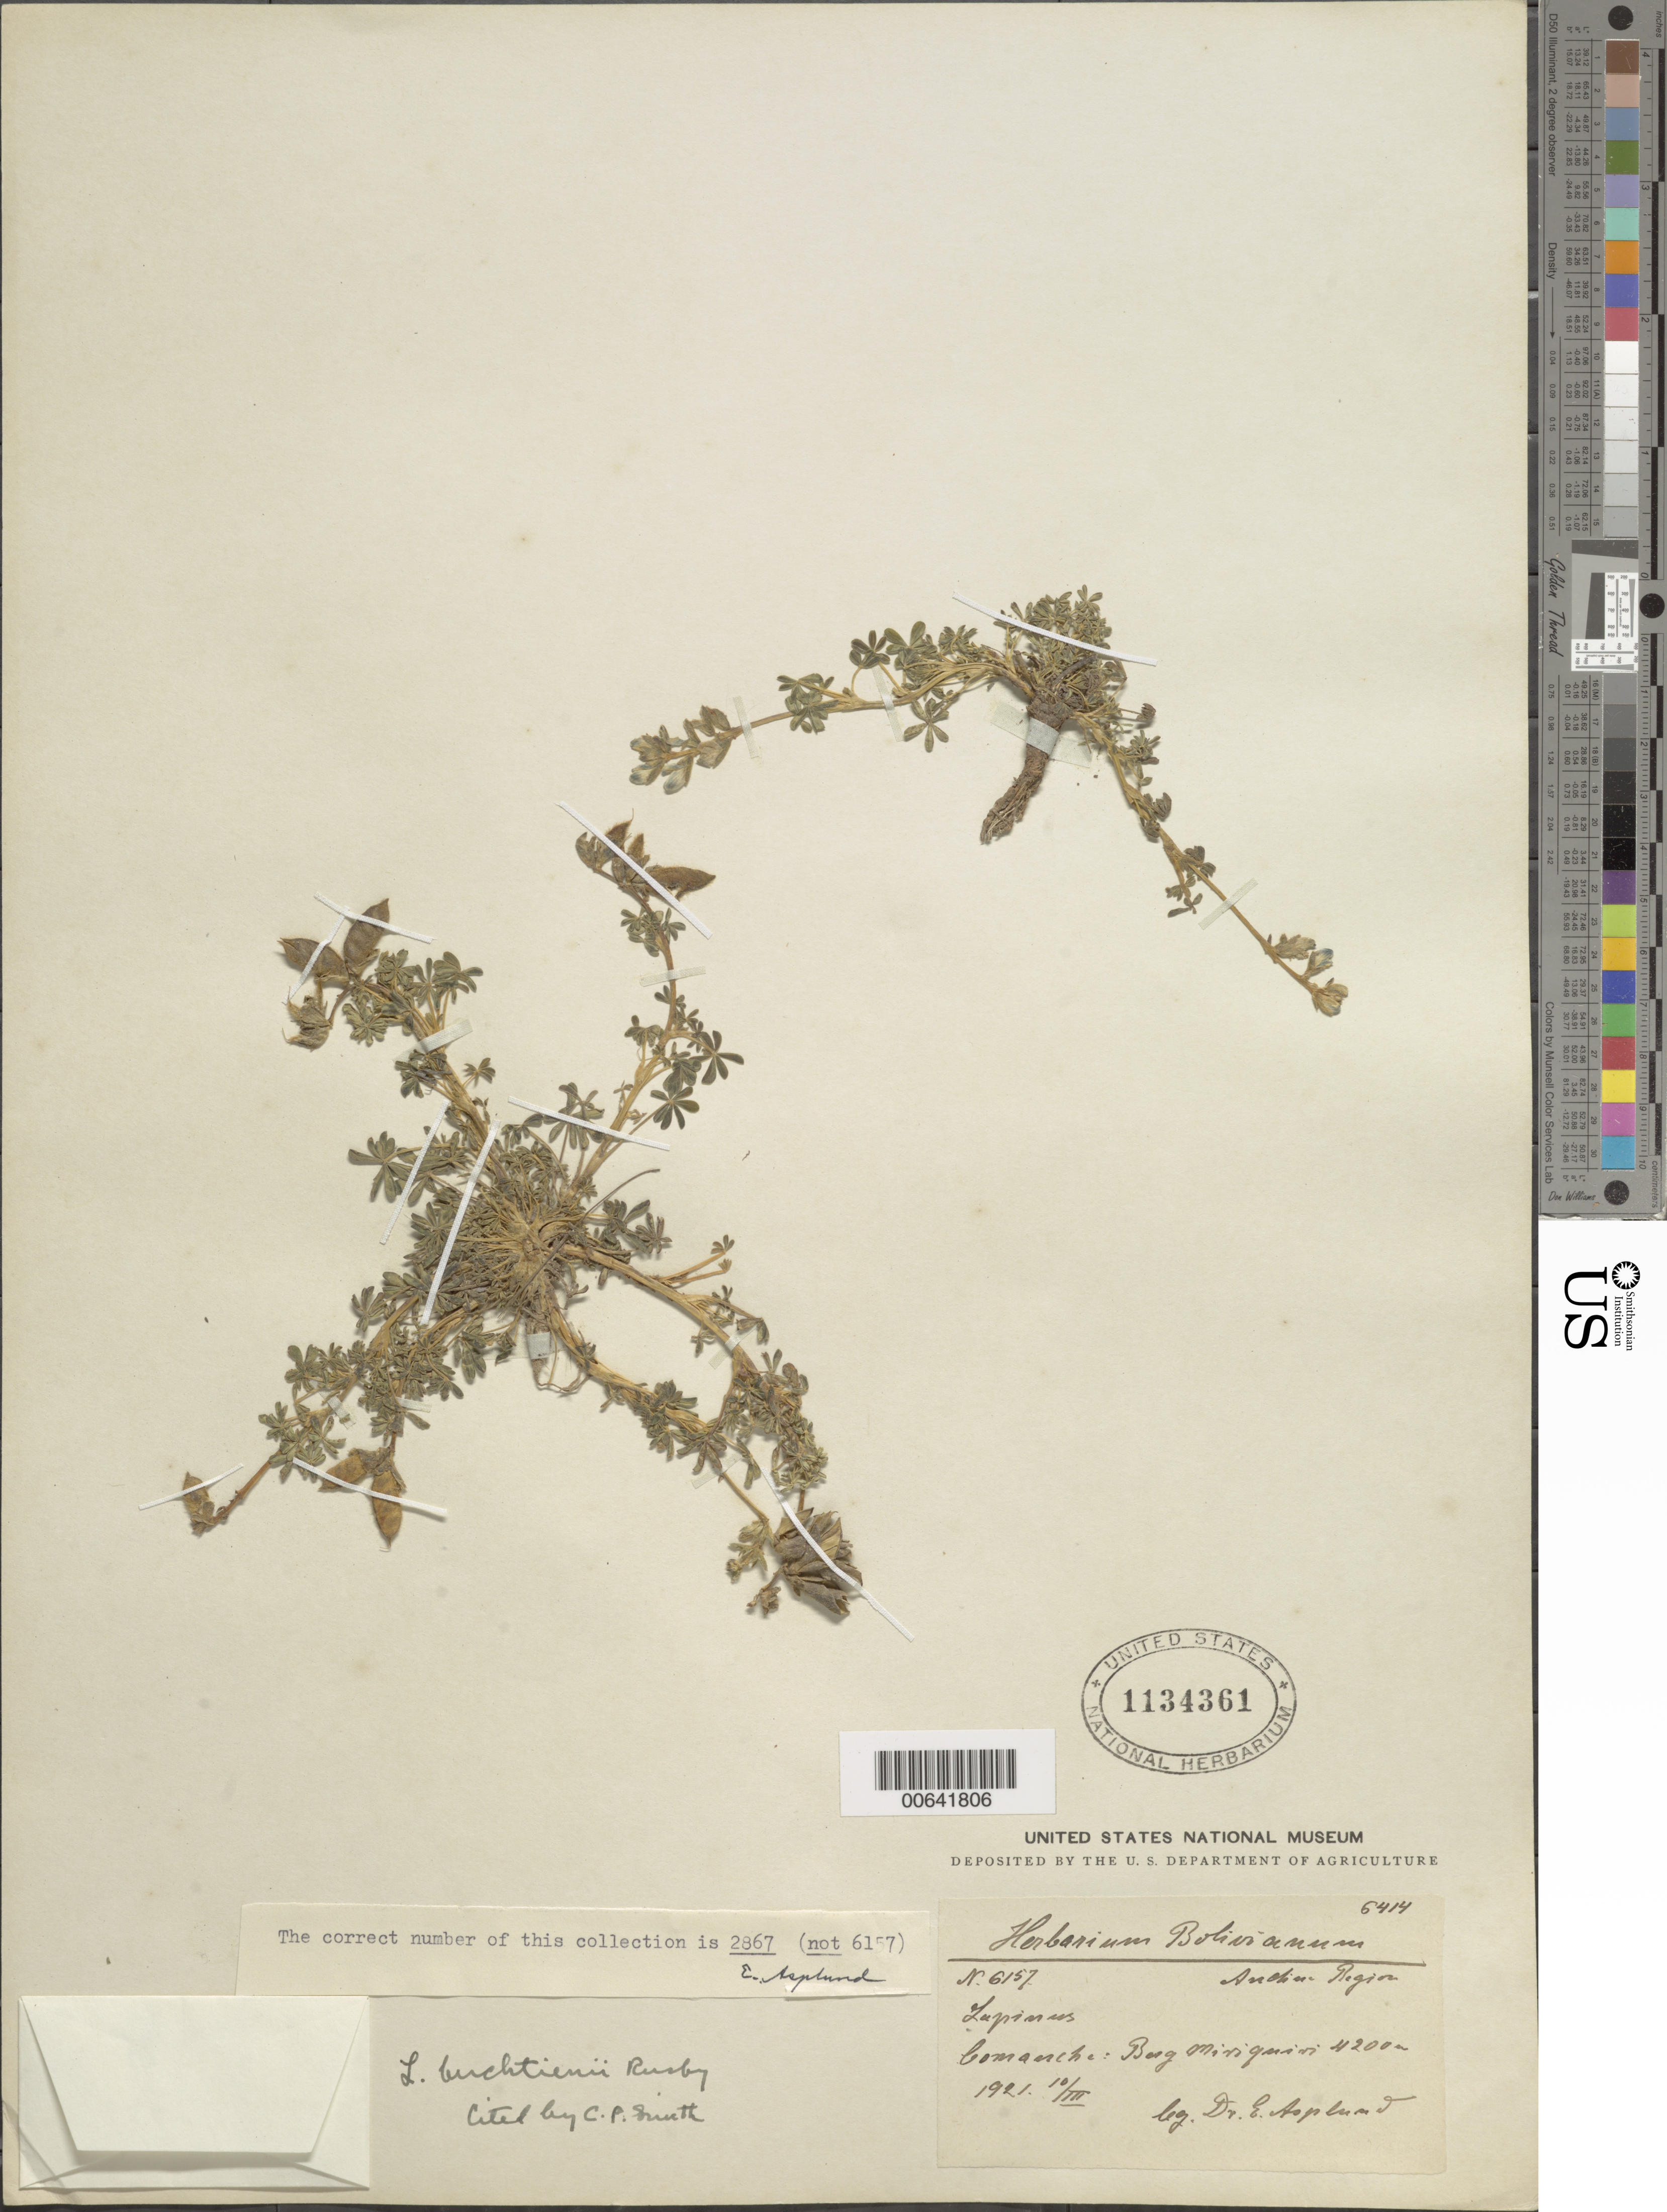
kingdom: Plantae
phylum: Tracheophyta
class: Magnoliopsida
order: Fabales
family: Fabaceae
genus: Lupinus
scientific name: Lupinus buchtienii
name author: Rusby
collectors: E. Asplund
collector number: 2867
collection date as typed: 10 Mar 1921 or 03 Oct 1921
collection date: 1921-03-10 or 1921-10-03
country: Bolivia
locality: Comanche. Bergen Miriquivi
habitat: Región Andina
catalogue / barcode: US 1134361